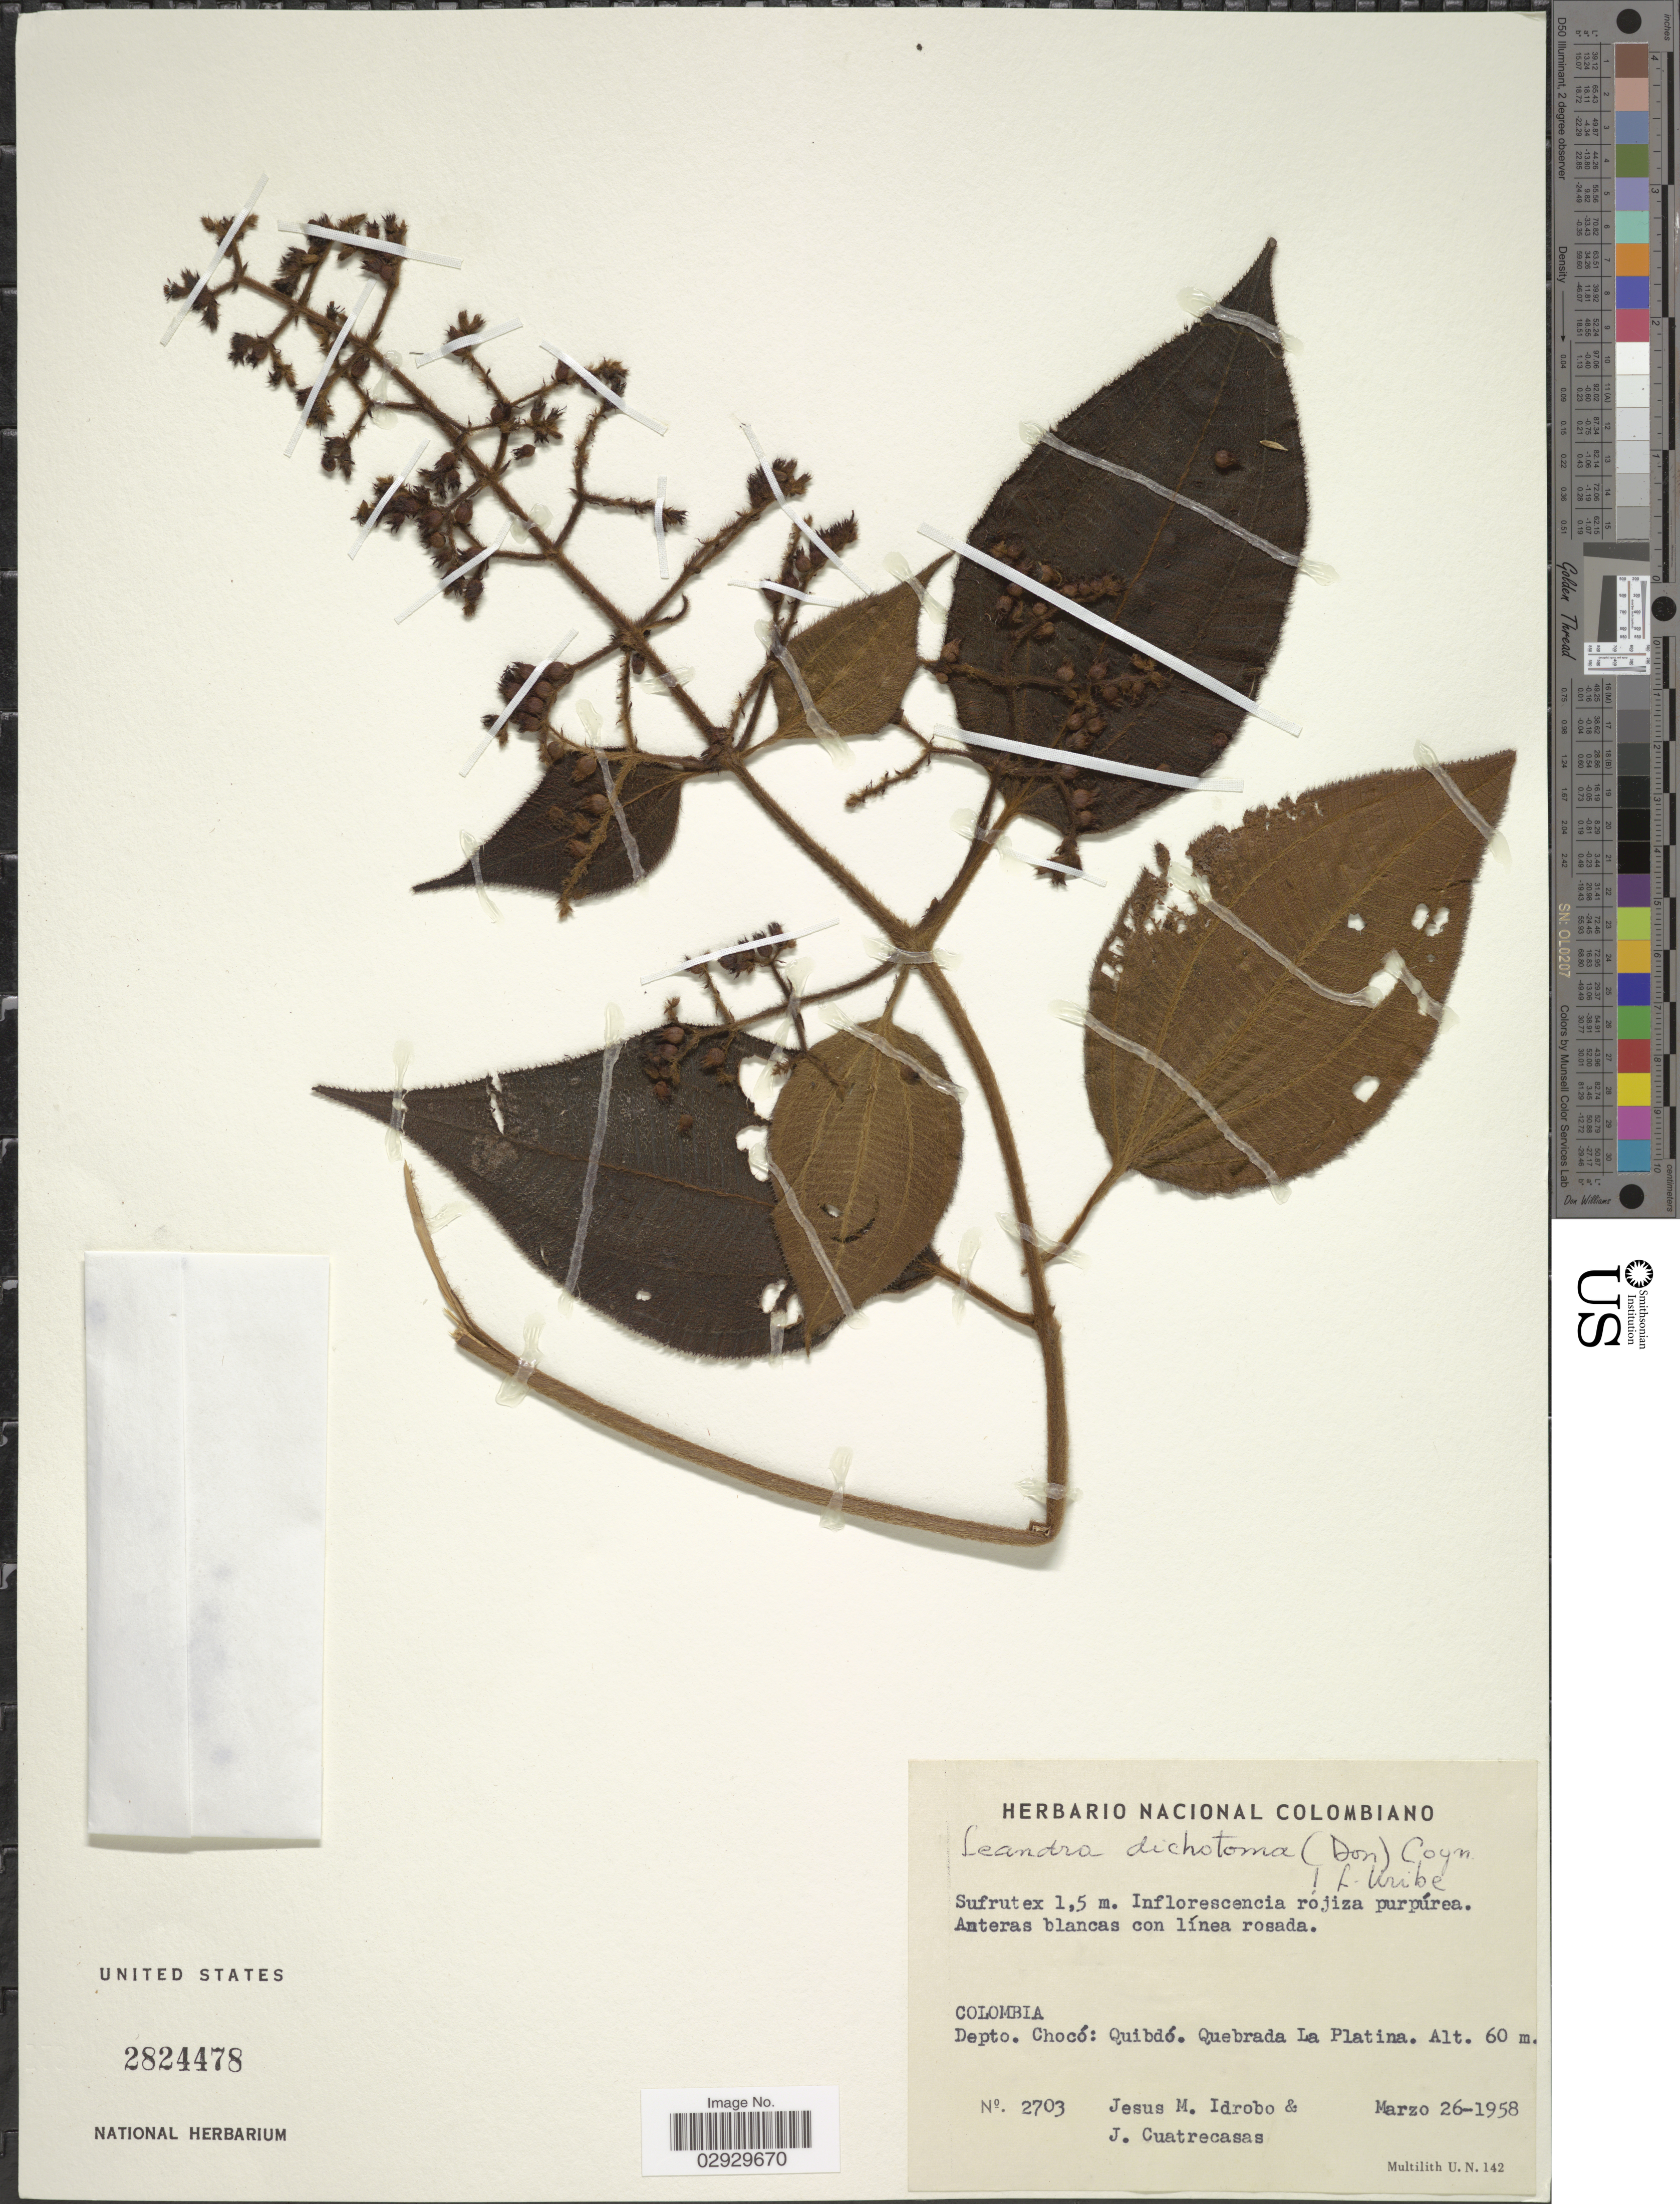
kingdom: Plantae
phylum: Tracheophyta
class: Magnoliopsida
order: Myrtales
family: Melastomataceae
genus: Leandra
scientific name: Leandra granatensis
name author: Gleason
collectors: J. M. Idrobo & J. Cuatrecasas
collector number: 2703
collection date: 1958-03-26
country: Colombia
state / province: Chocó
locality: Depto. Chocó: Quibdó. Quebrada La Platina.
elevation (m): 60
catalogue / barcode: US 2824478